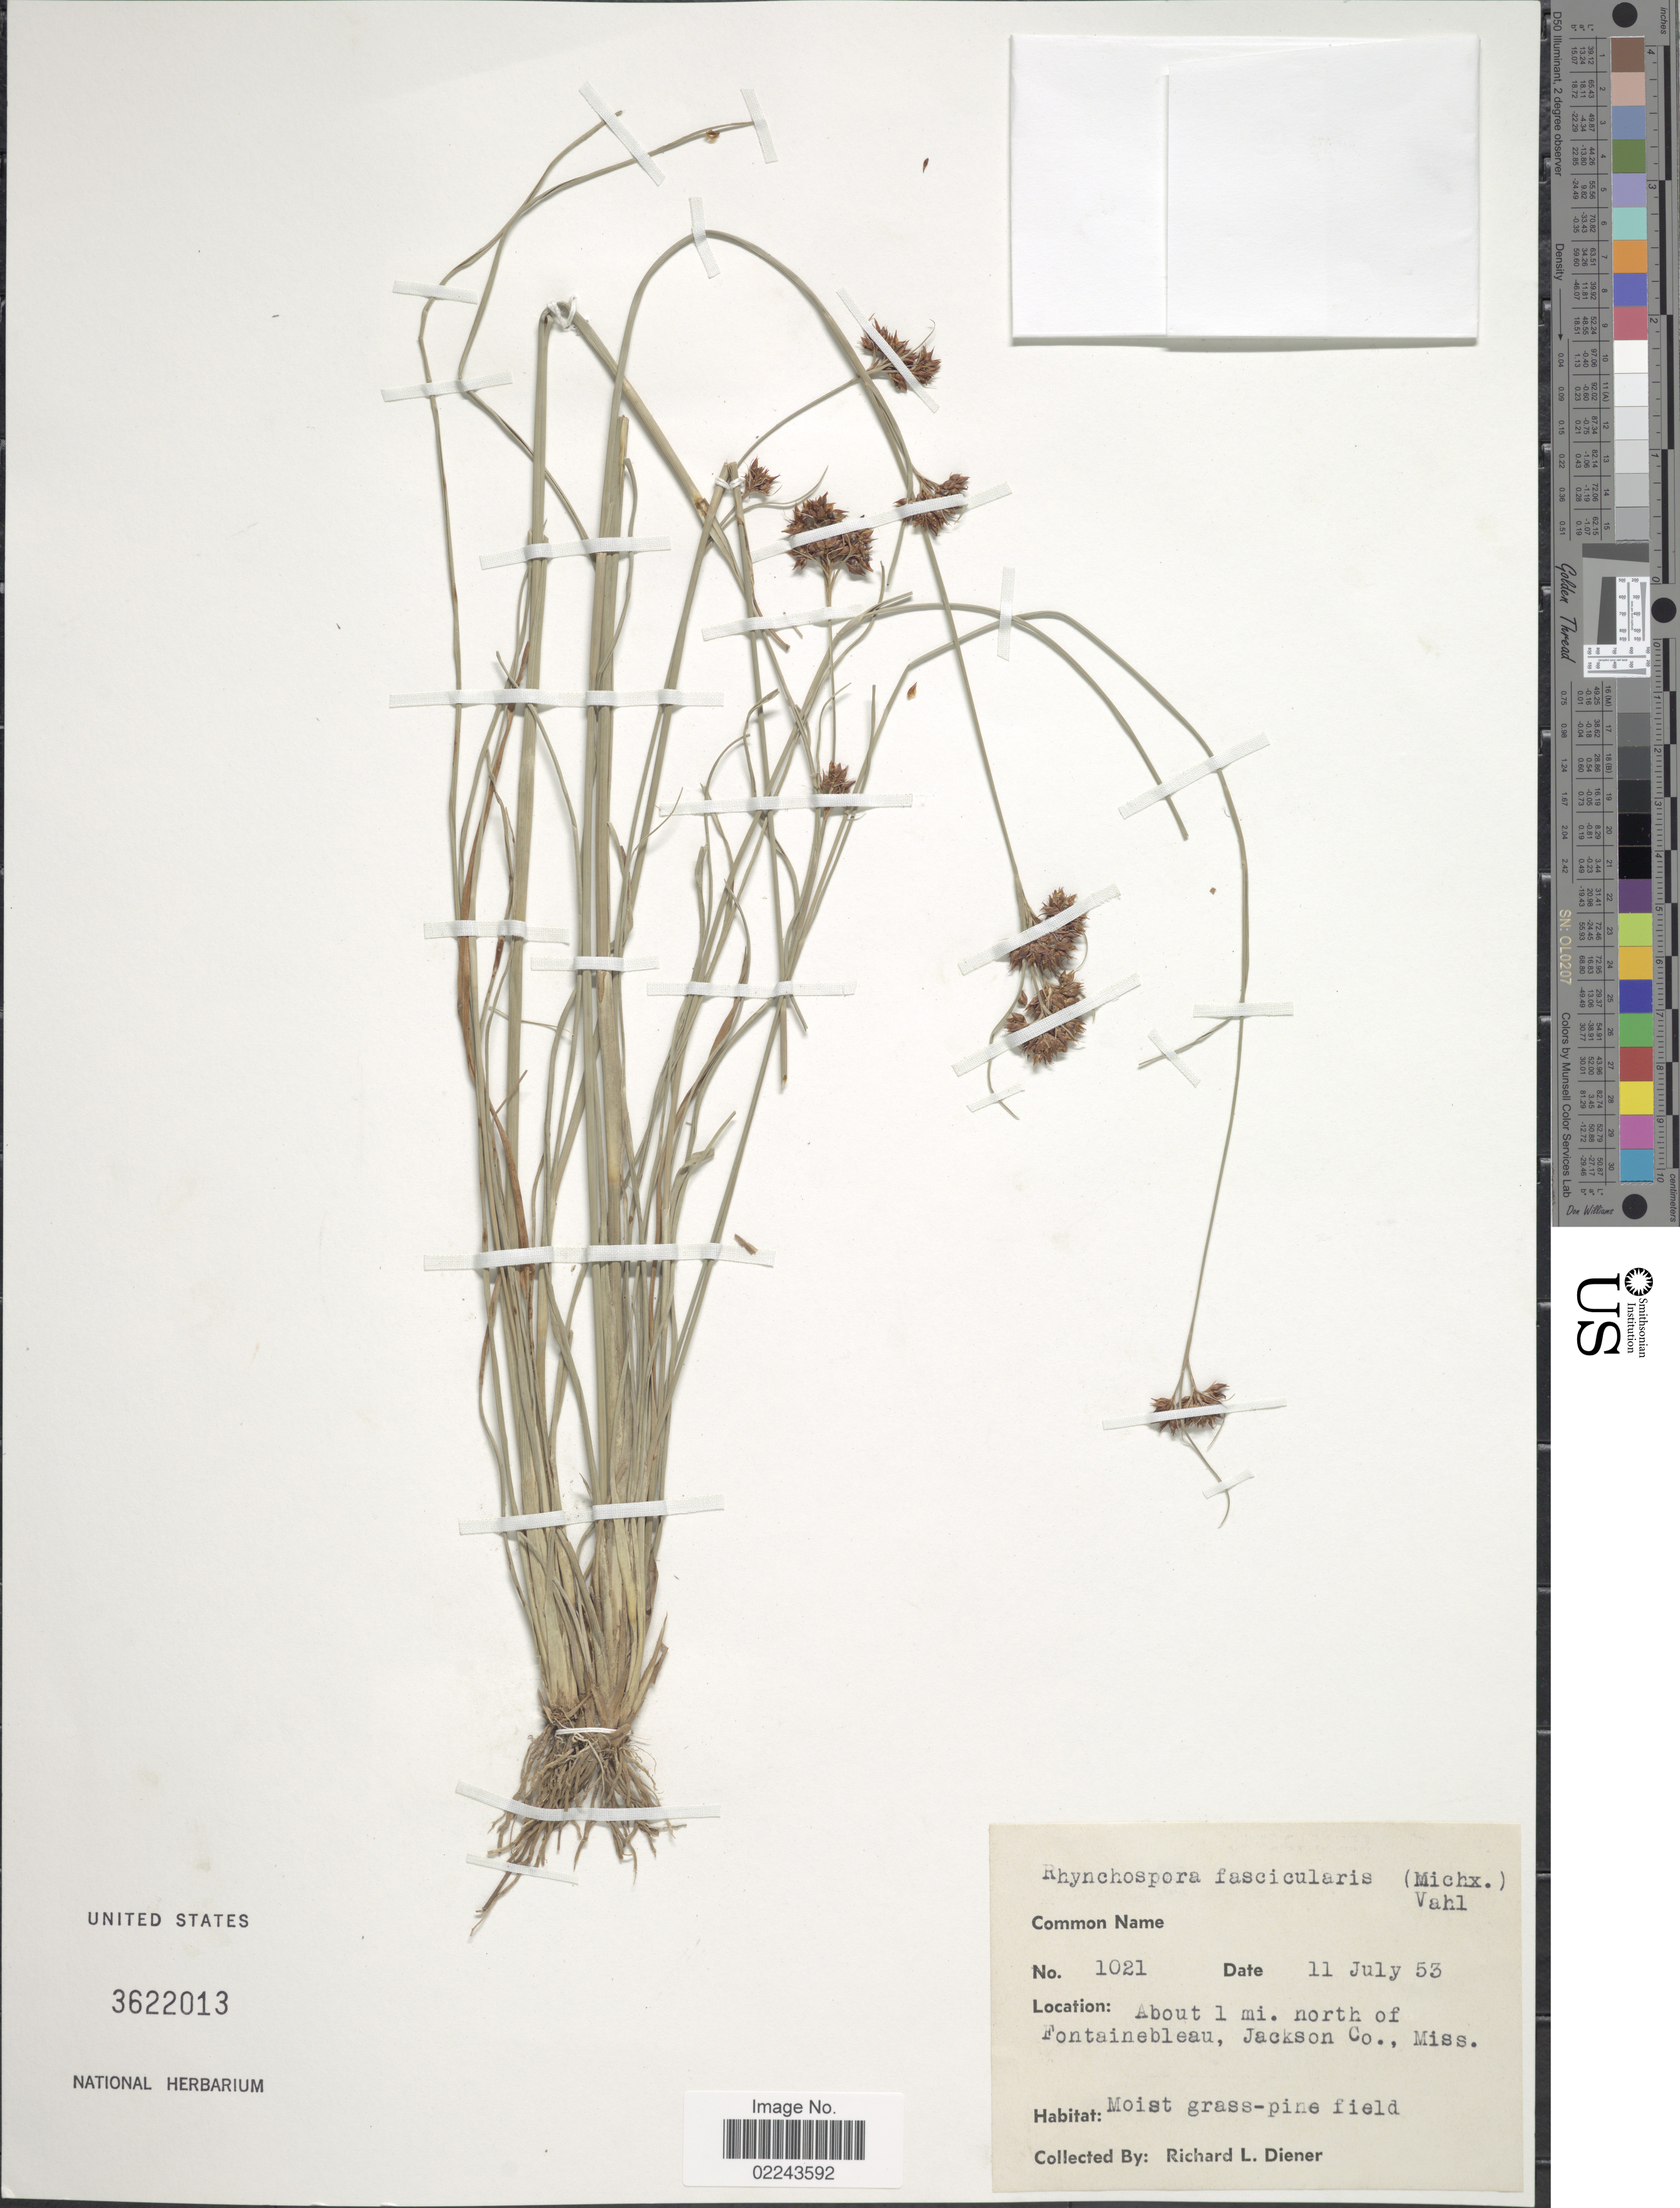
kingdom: Plantae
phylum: Tracheophyta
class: Liliopsida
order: Poales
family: Cyperaceae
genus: Rhynchospora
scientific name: Rhynchospora fascicularis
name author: (Michx.) Vahl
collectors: R. Diener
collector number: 1021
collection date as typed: Transcribed d/m/y: 11/7/53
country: United States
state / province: Mississippi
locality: About 1 mi north of Fontainebleau, Jackson Co., Miss.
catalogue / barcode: US 3622013